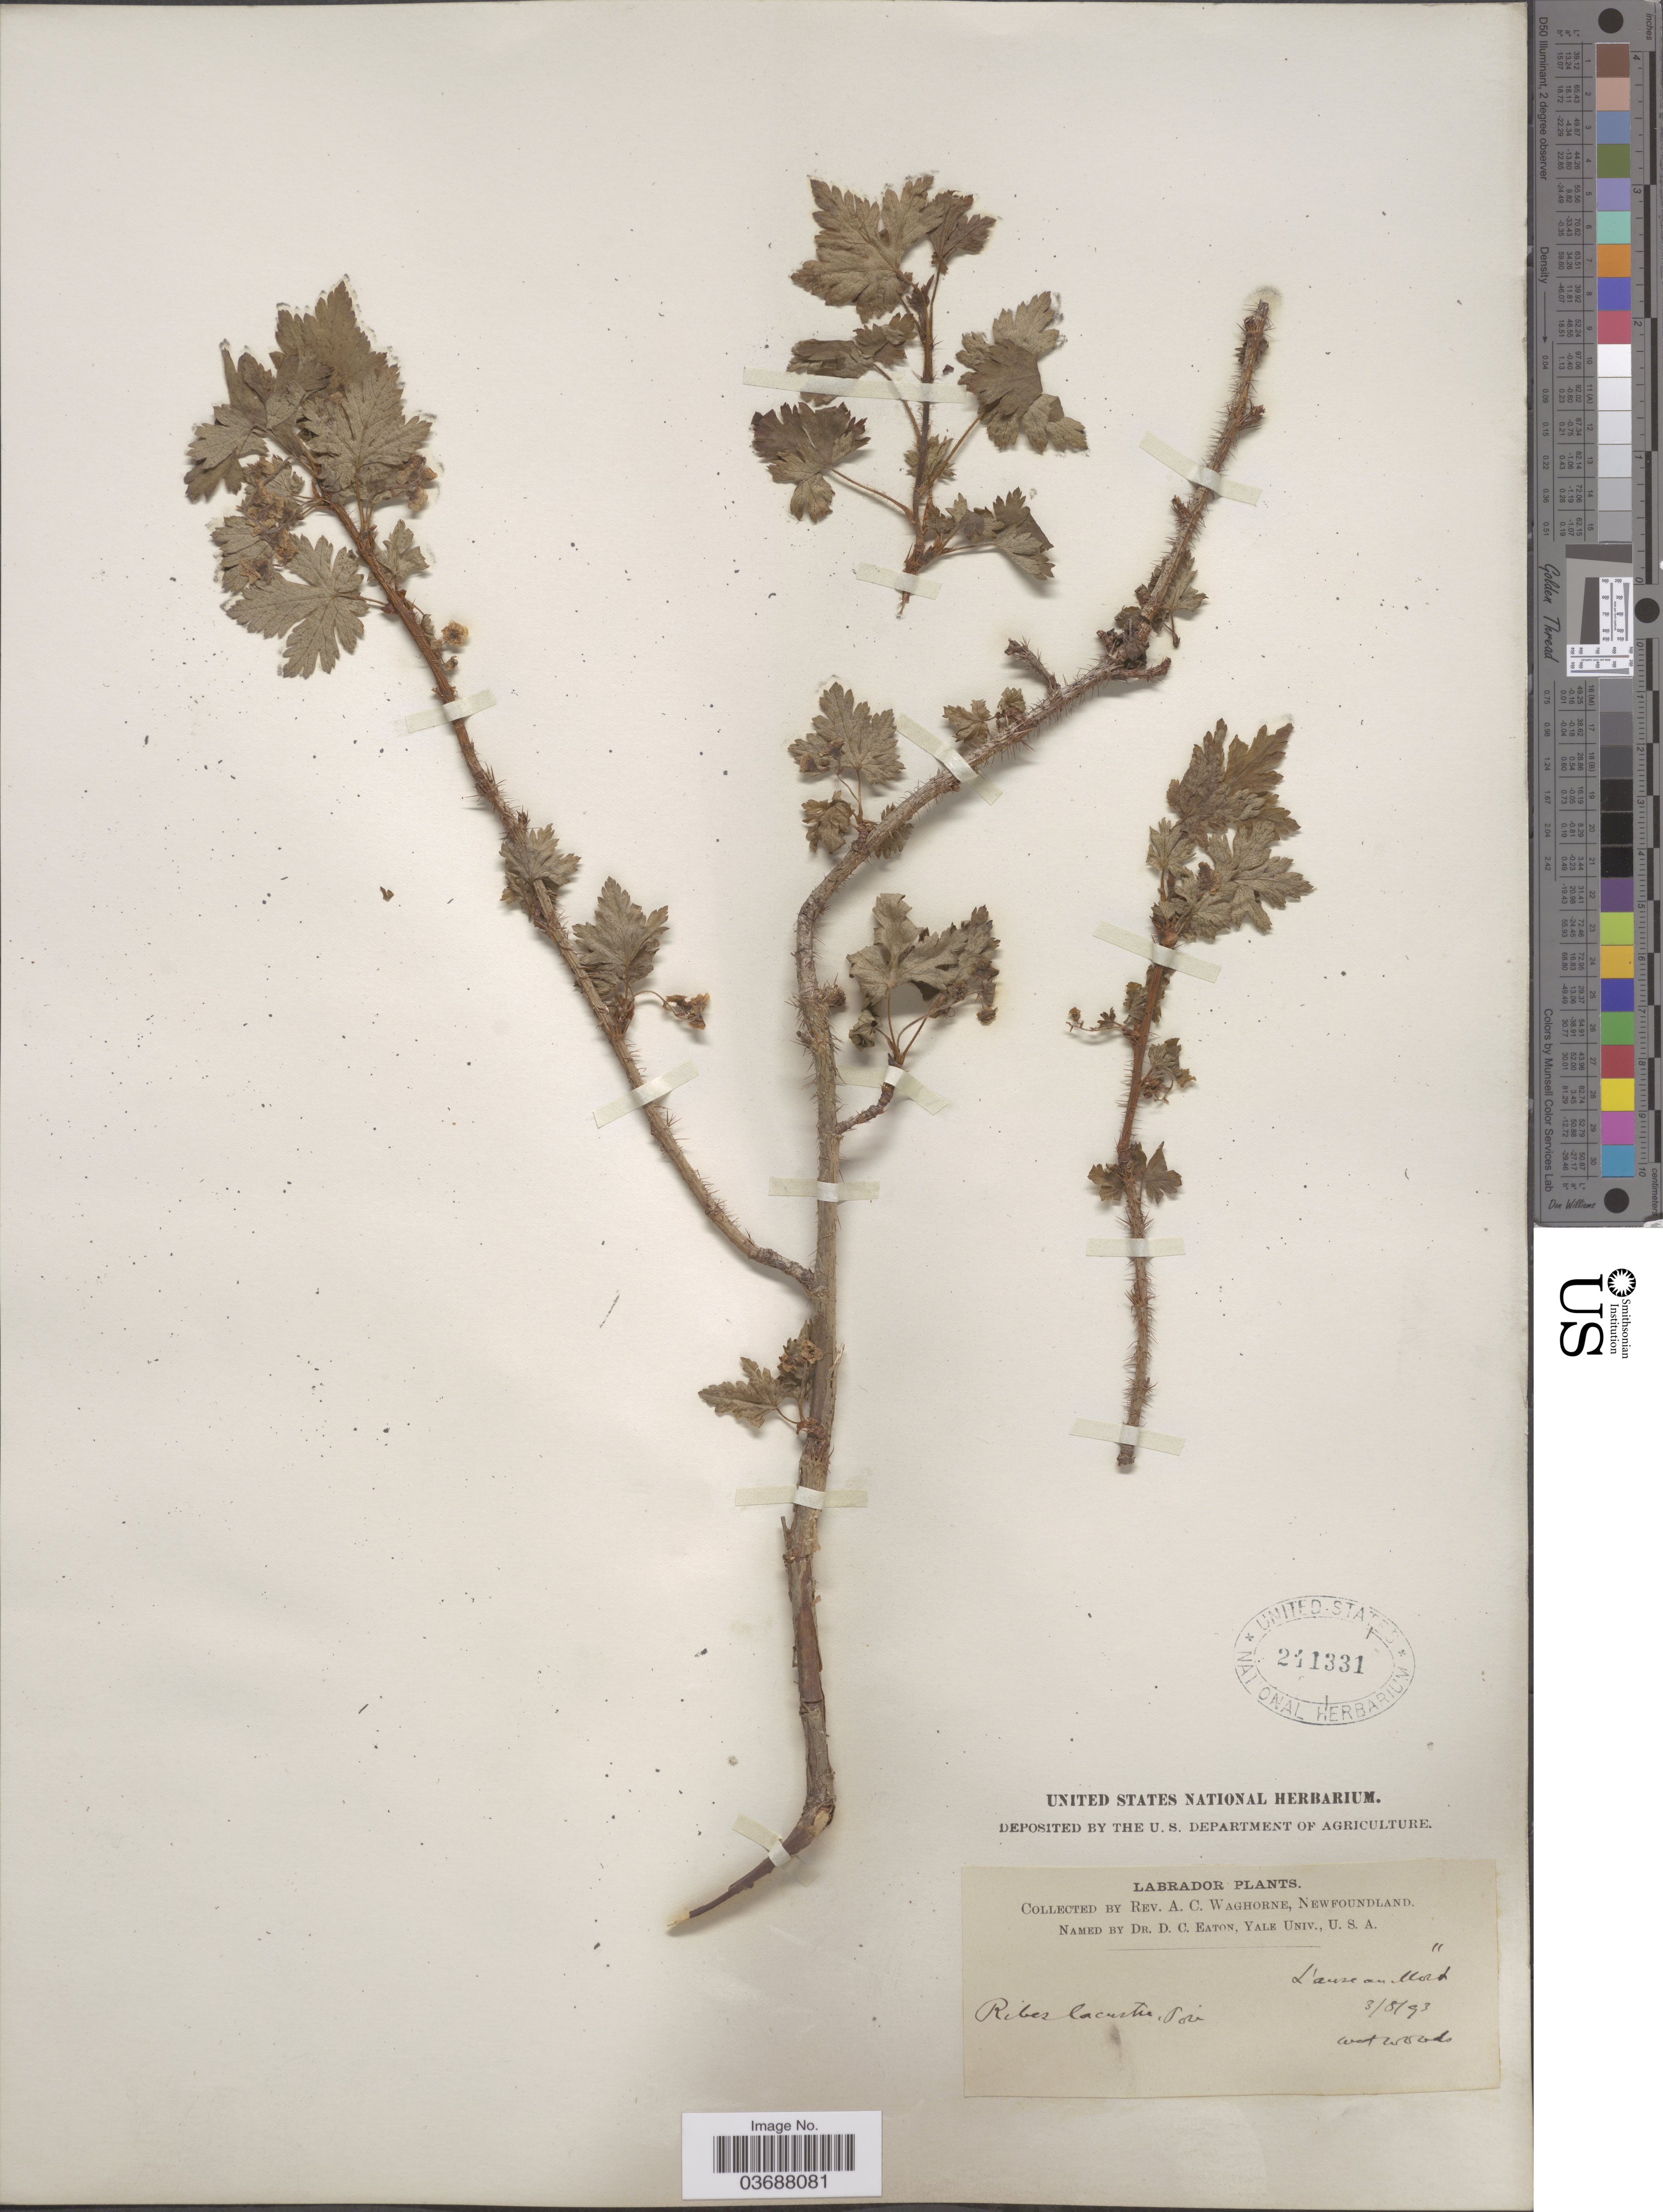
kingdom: Plantae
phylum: Tracheophyta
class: Magnoliopsida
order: Saxifragales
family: Grossulariaceae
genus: Ribes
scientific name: Ribes lacustre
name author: (Pers.) Poir.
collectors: A. Waghorne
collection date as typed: Transcribed d/m/y: 3/8/93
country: Canada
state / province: Newfoundland and Labrador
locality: Labrador.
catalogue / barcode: US 241331